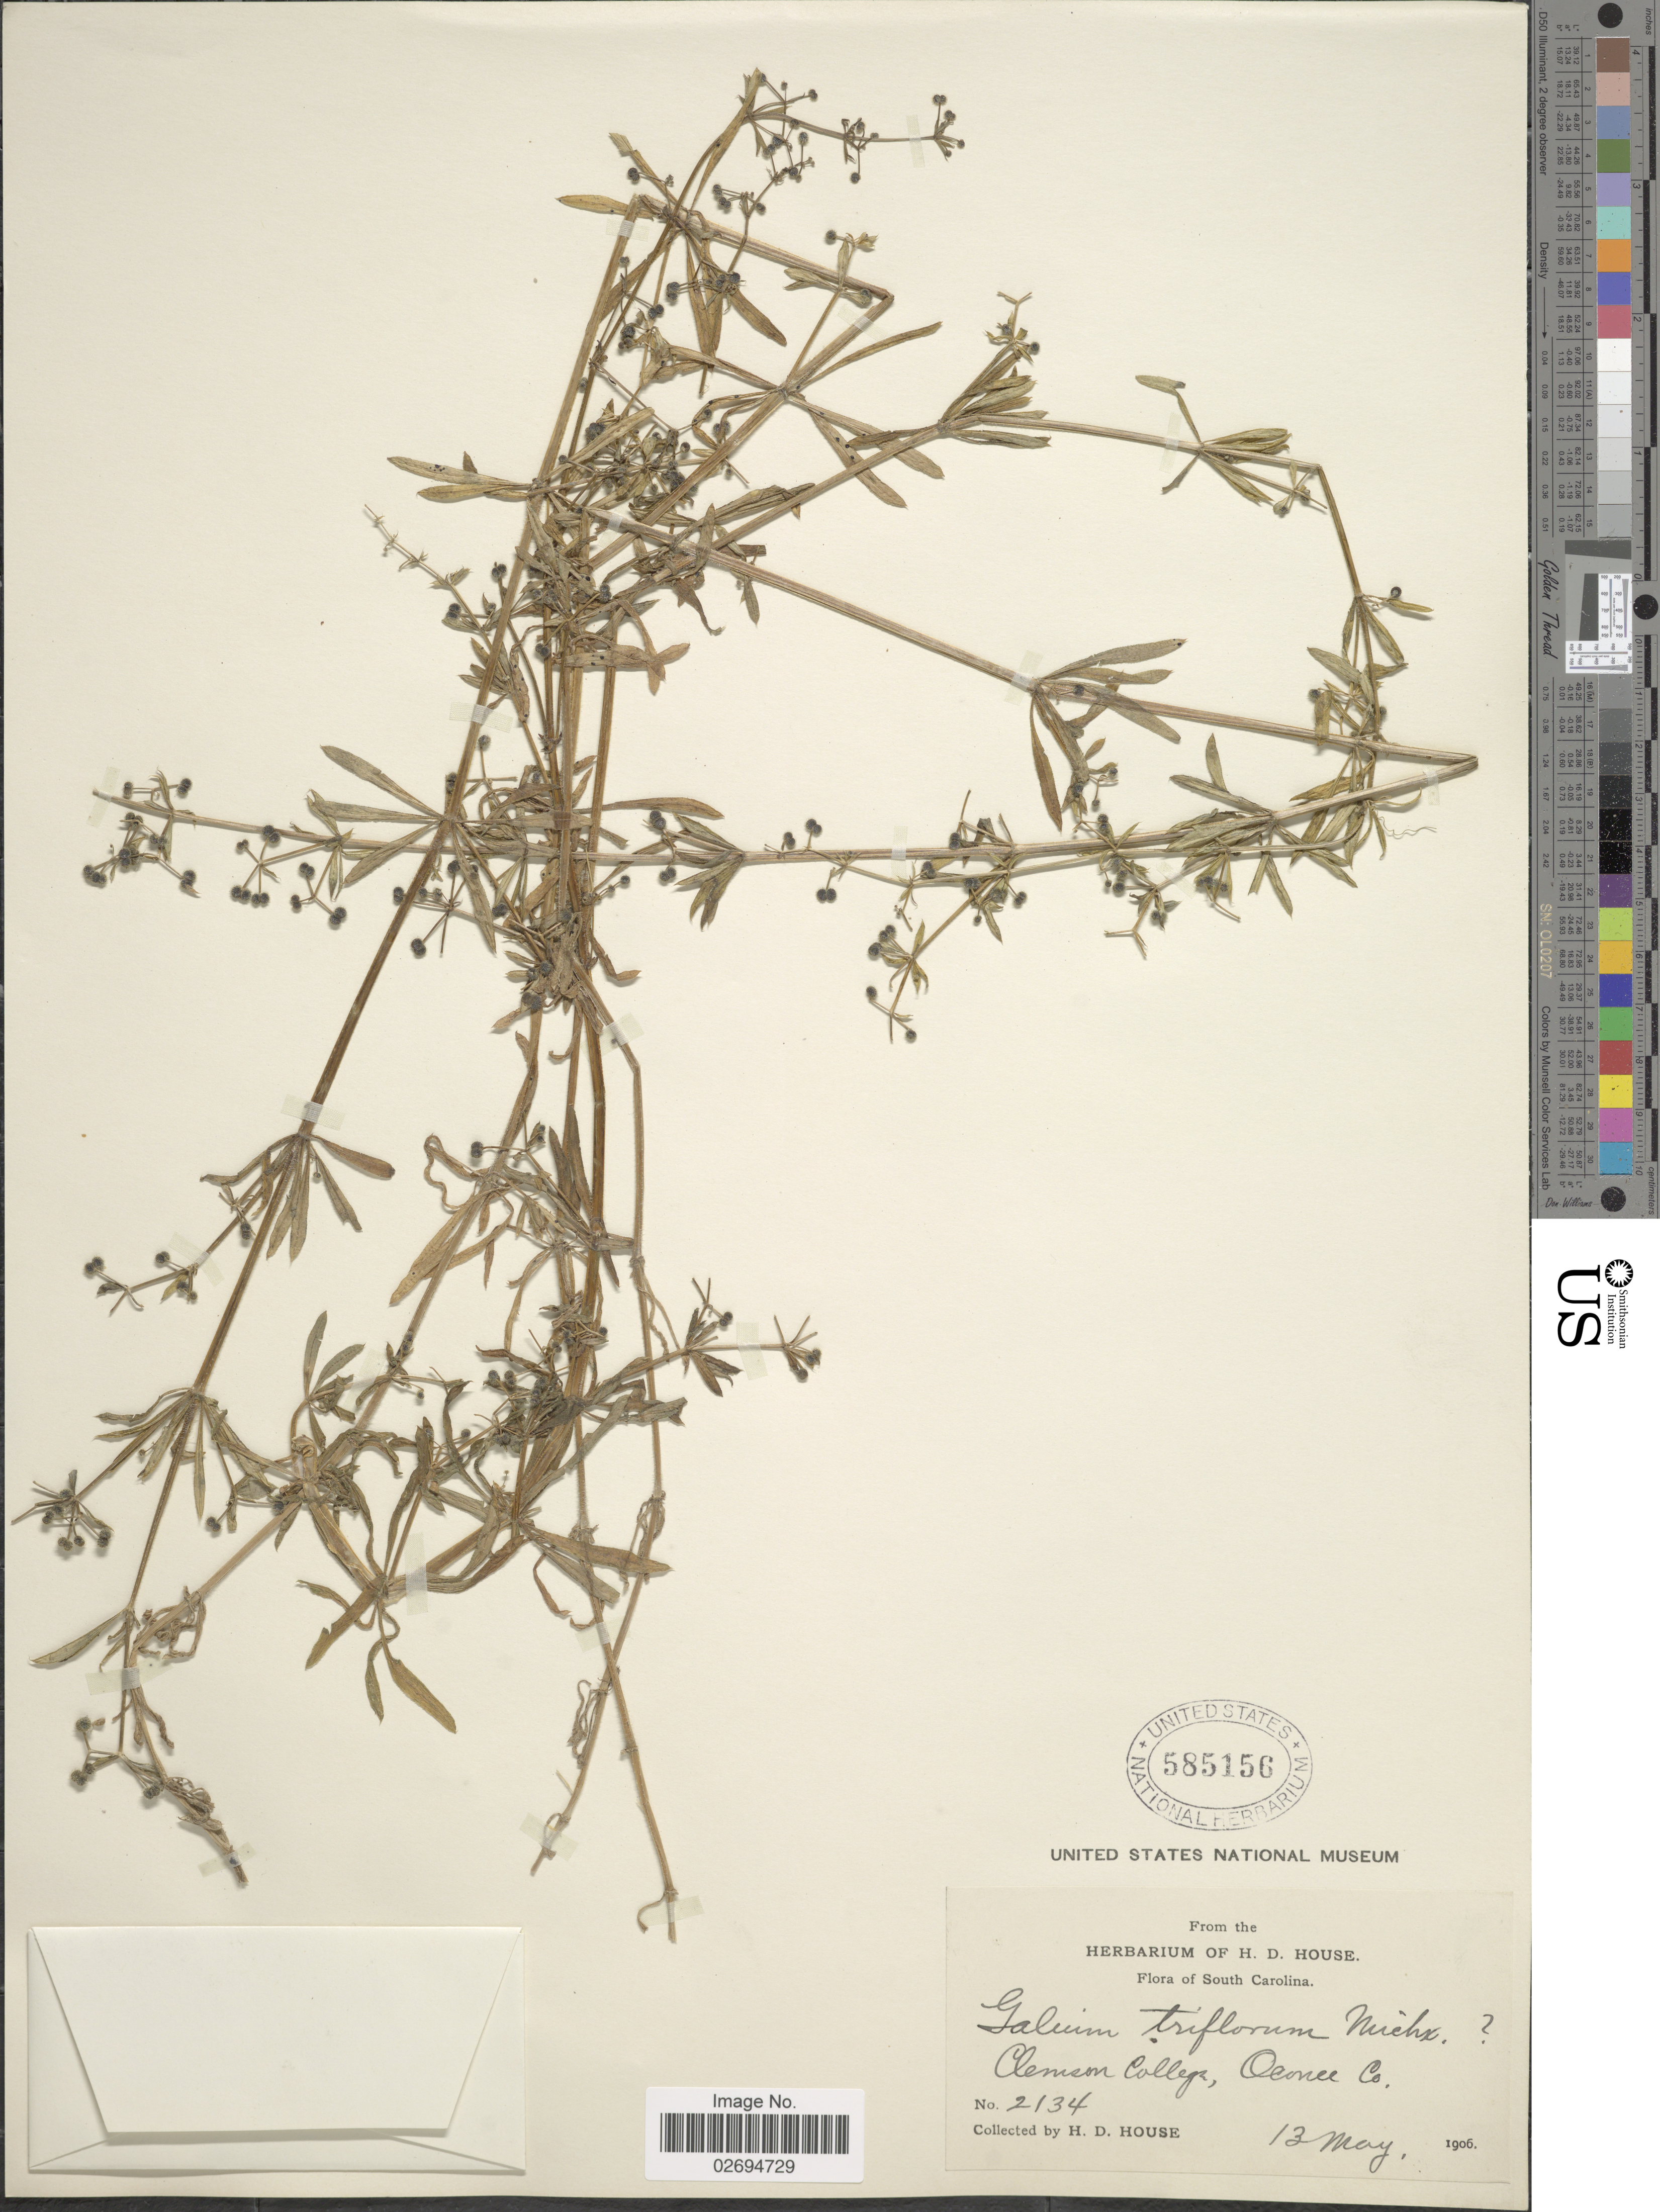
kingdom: Plantae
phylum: Tracheophyta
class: Magnoliopsida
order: Gentianales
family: Rubiaceae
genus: Galium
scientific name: Galium triflorum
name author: Michx.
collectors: H. D. House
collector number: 2134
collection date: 1906-05-13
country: United States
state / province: South Carolina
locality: Clemson College, Oconee Co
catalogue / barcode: US 585156